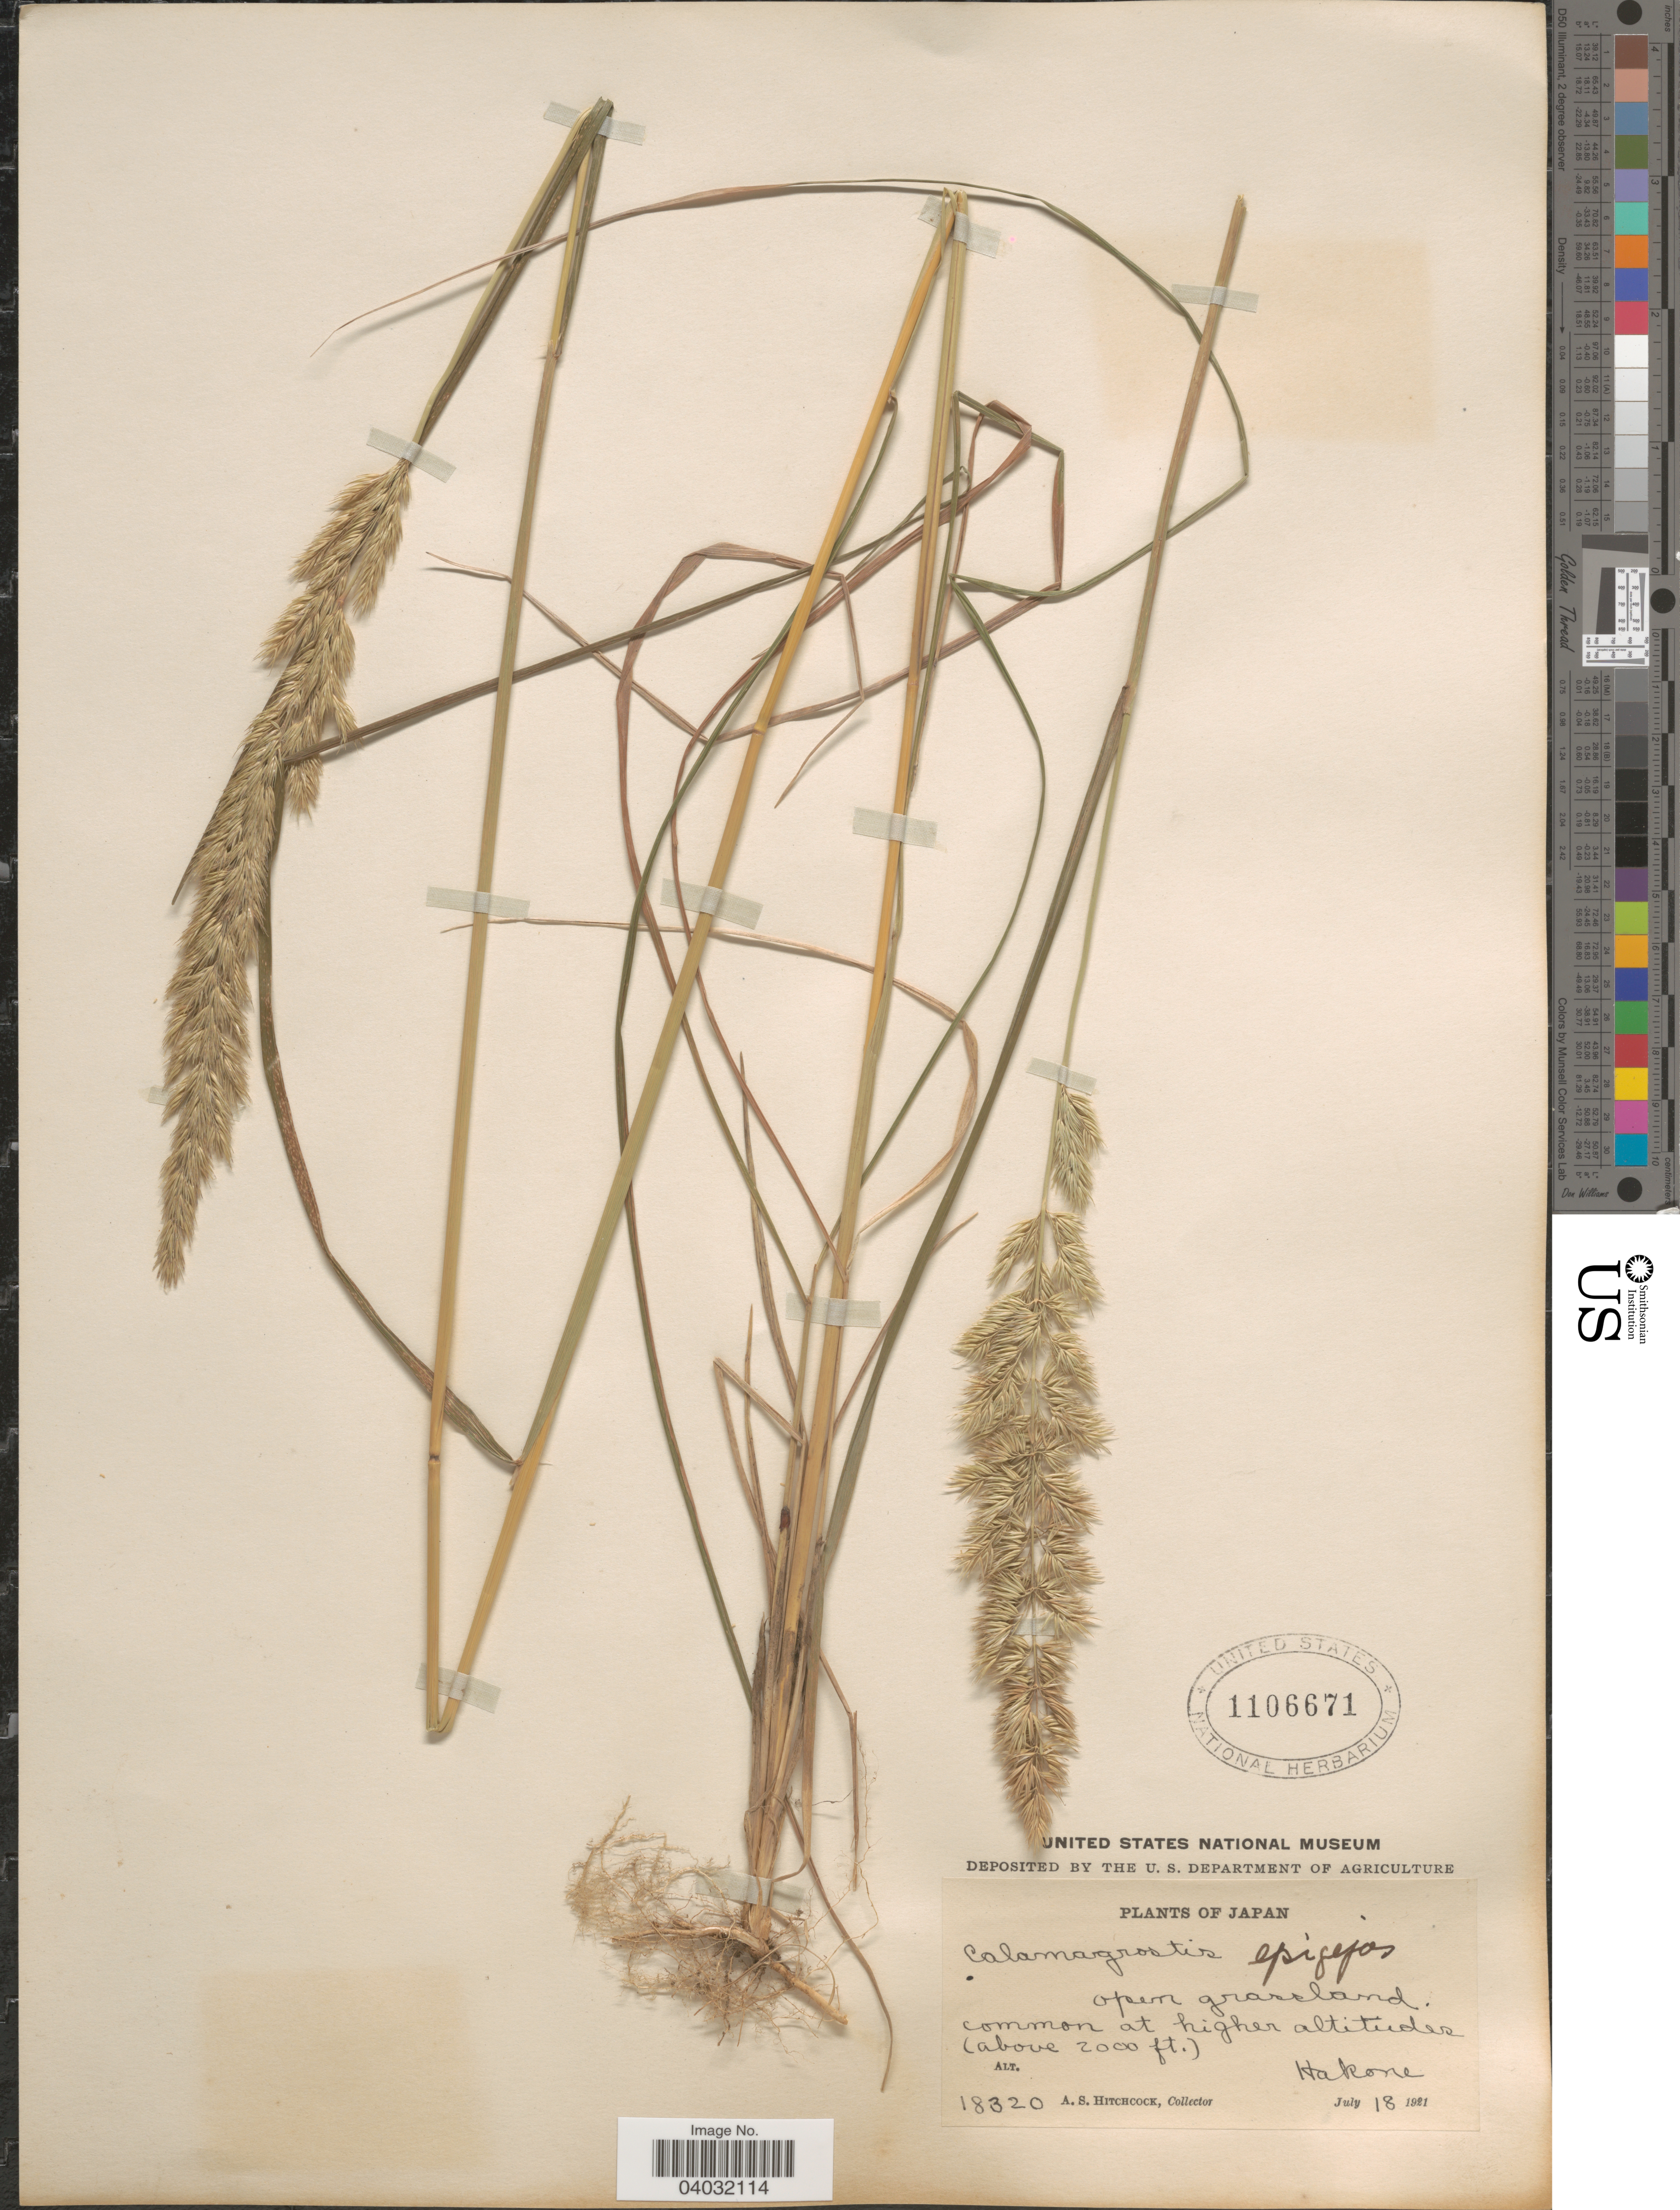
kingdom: Plantae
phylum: Tracheophyta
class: Liliopsida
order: Poales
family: Poaceae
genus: Calamagrostis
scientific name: Calamagrostis epigeios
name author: (L.) Roth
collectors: A. S. Hitchcock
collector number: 18320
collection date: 1921-07-18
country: Japan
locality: Hakone.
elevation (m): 610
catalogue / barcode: US 1106671